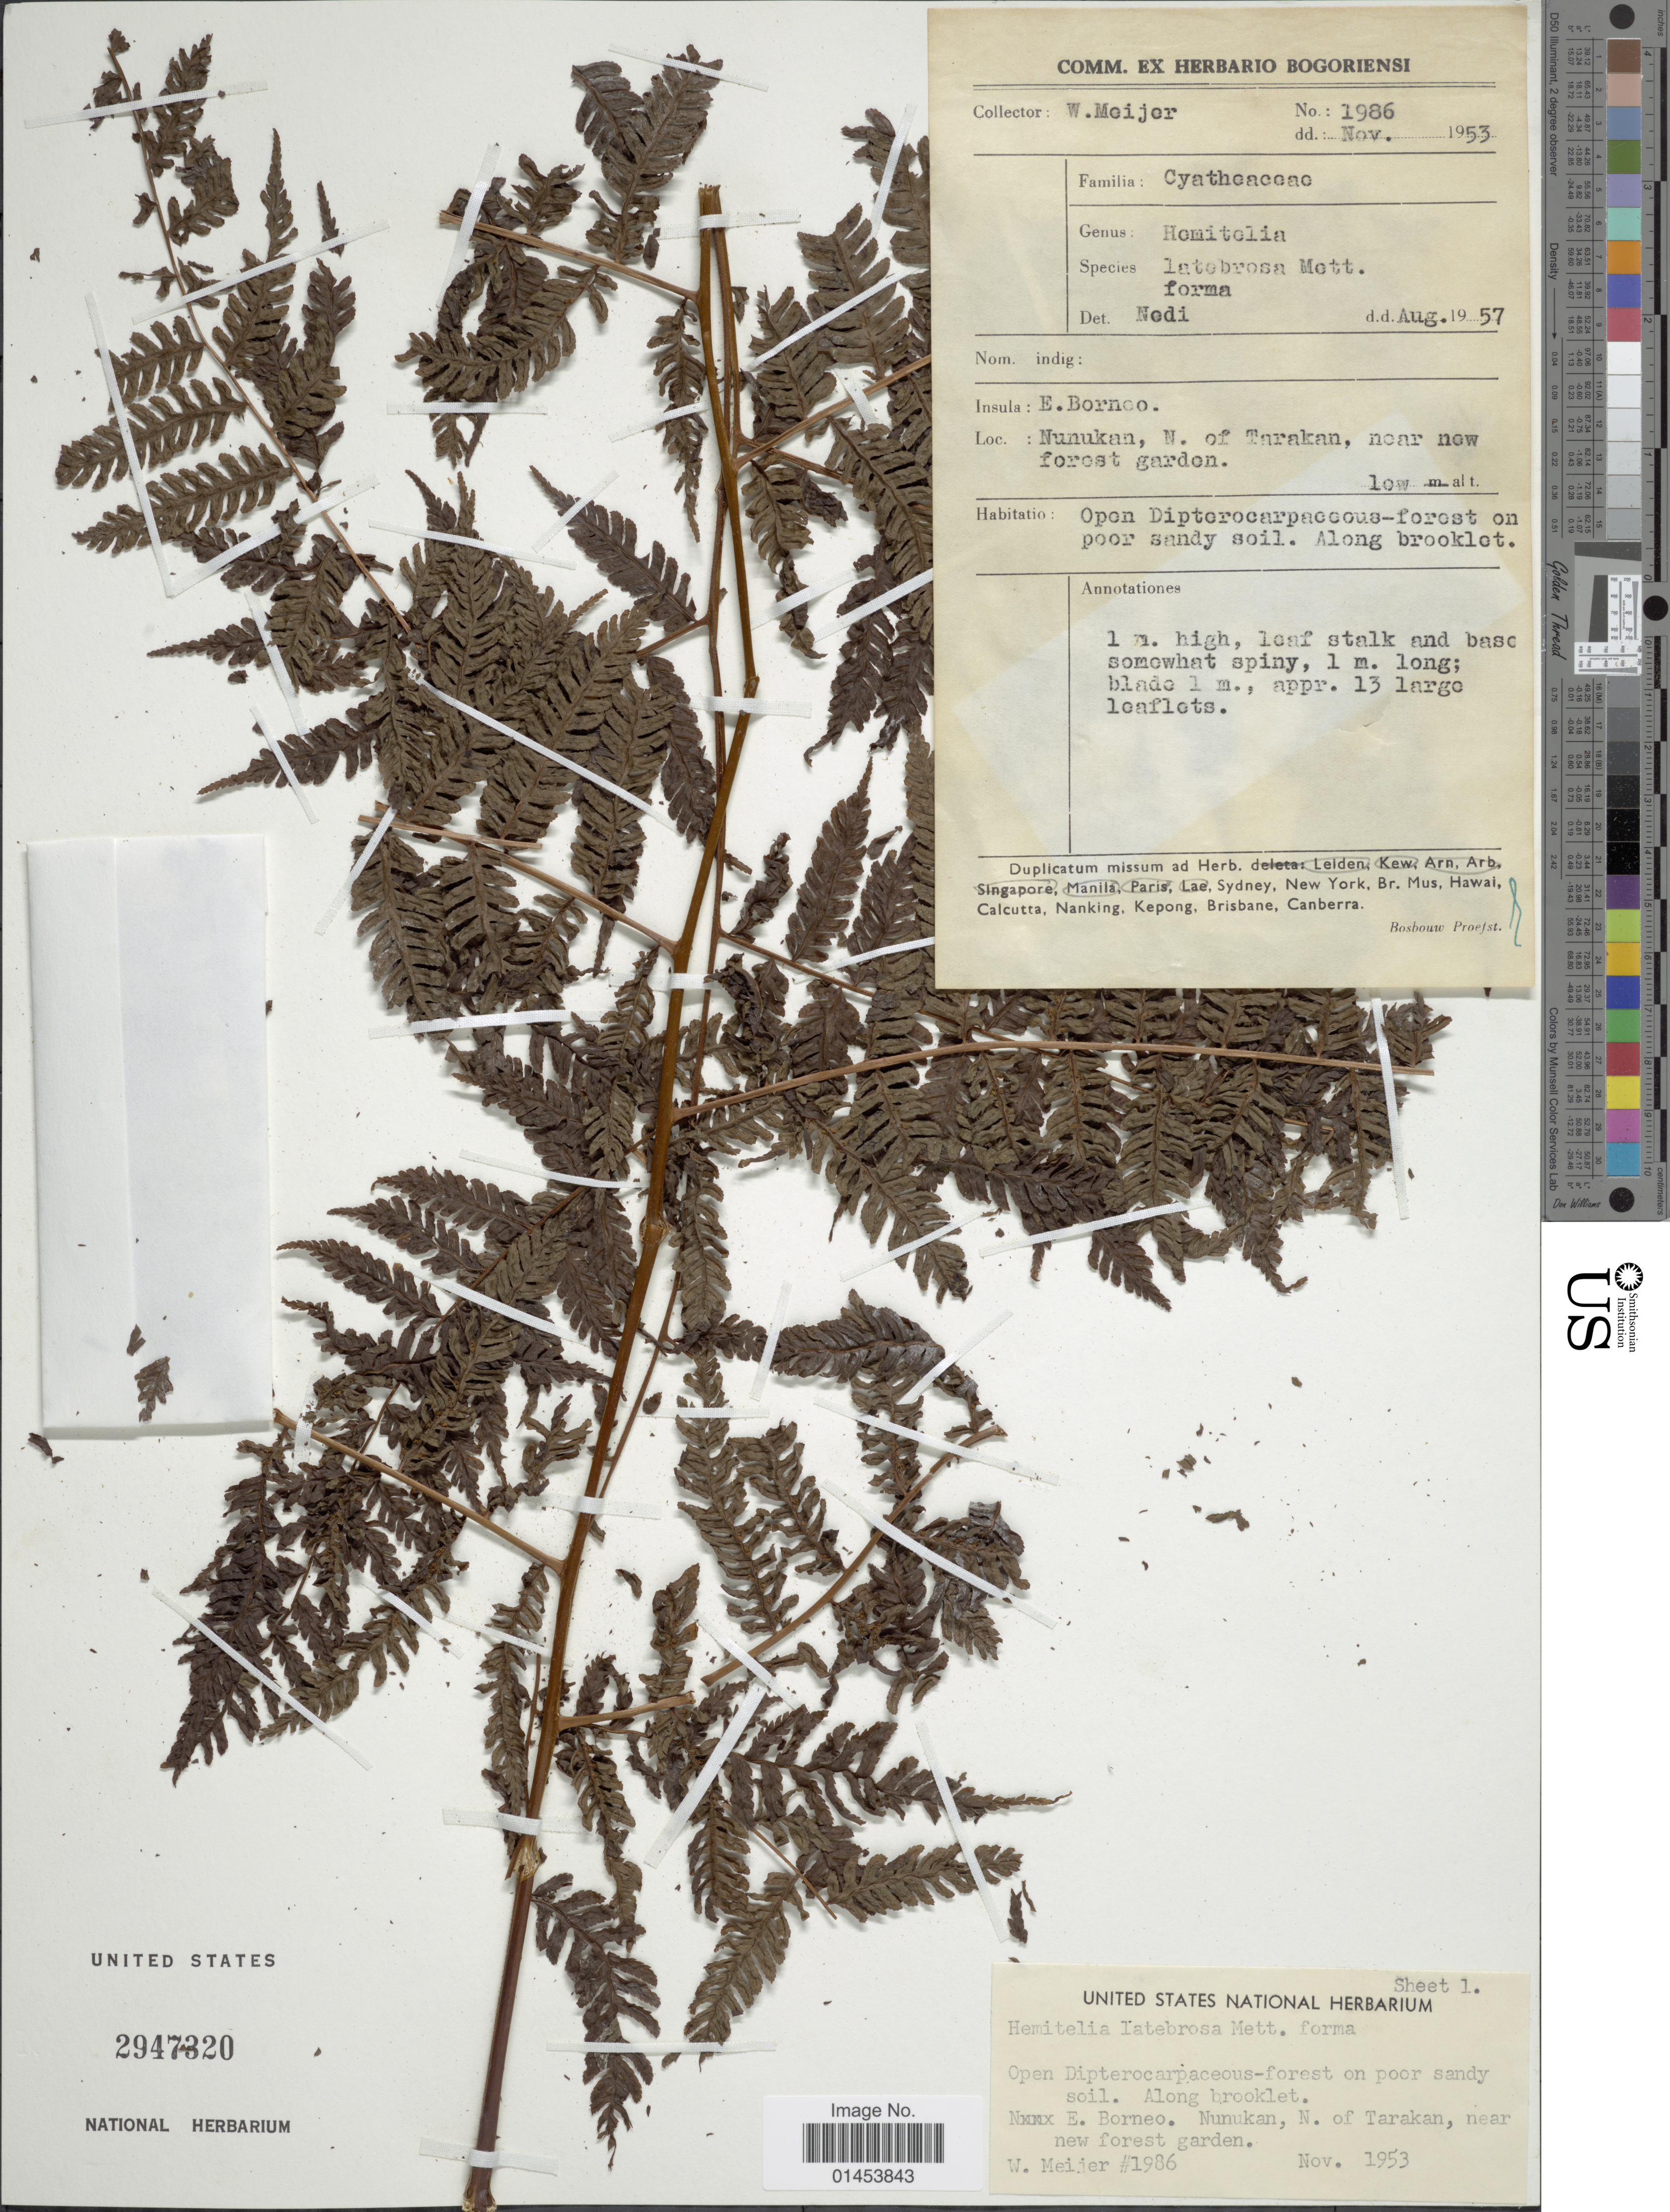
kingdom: Plantae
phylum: Tracheophyta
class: Polypodiopsida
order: Cyatheales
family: Cyatheaceae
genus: Cyathea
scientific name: Cyathea latebrosa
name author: (Wall. ex Hook.) Copel.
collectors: W. Meijer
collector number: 1986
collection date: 1953-11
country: Indonesia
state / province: Kalimantan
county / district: Kalimantan Timur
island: Borneo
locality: E. Borneo, Nunukan, N. of Tarakan, near now forest garden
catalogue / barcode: US 2947320